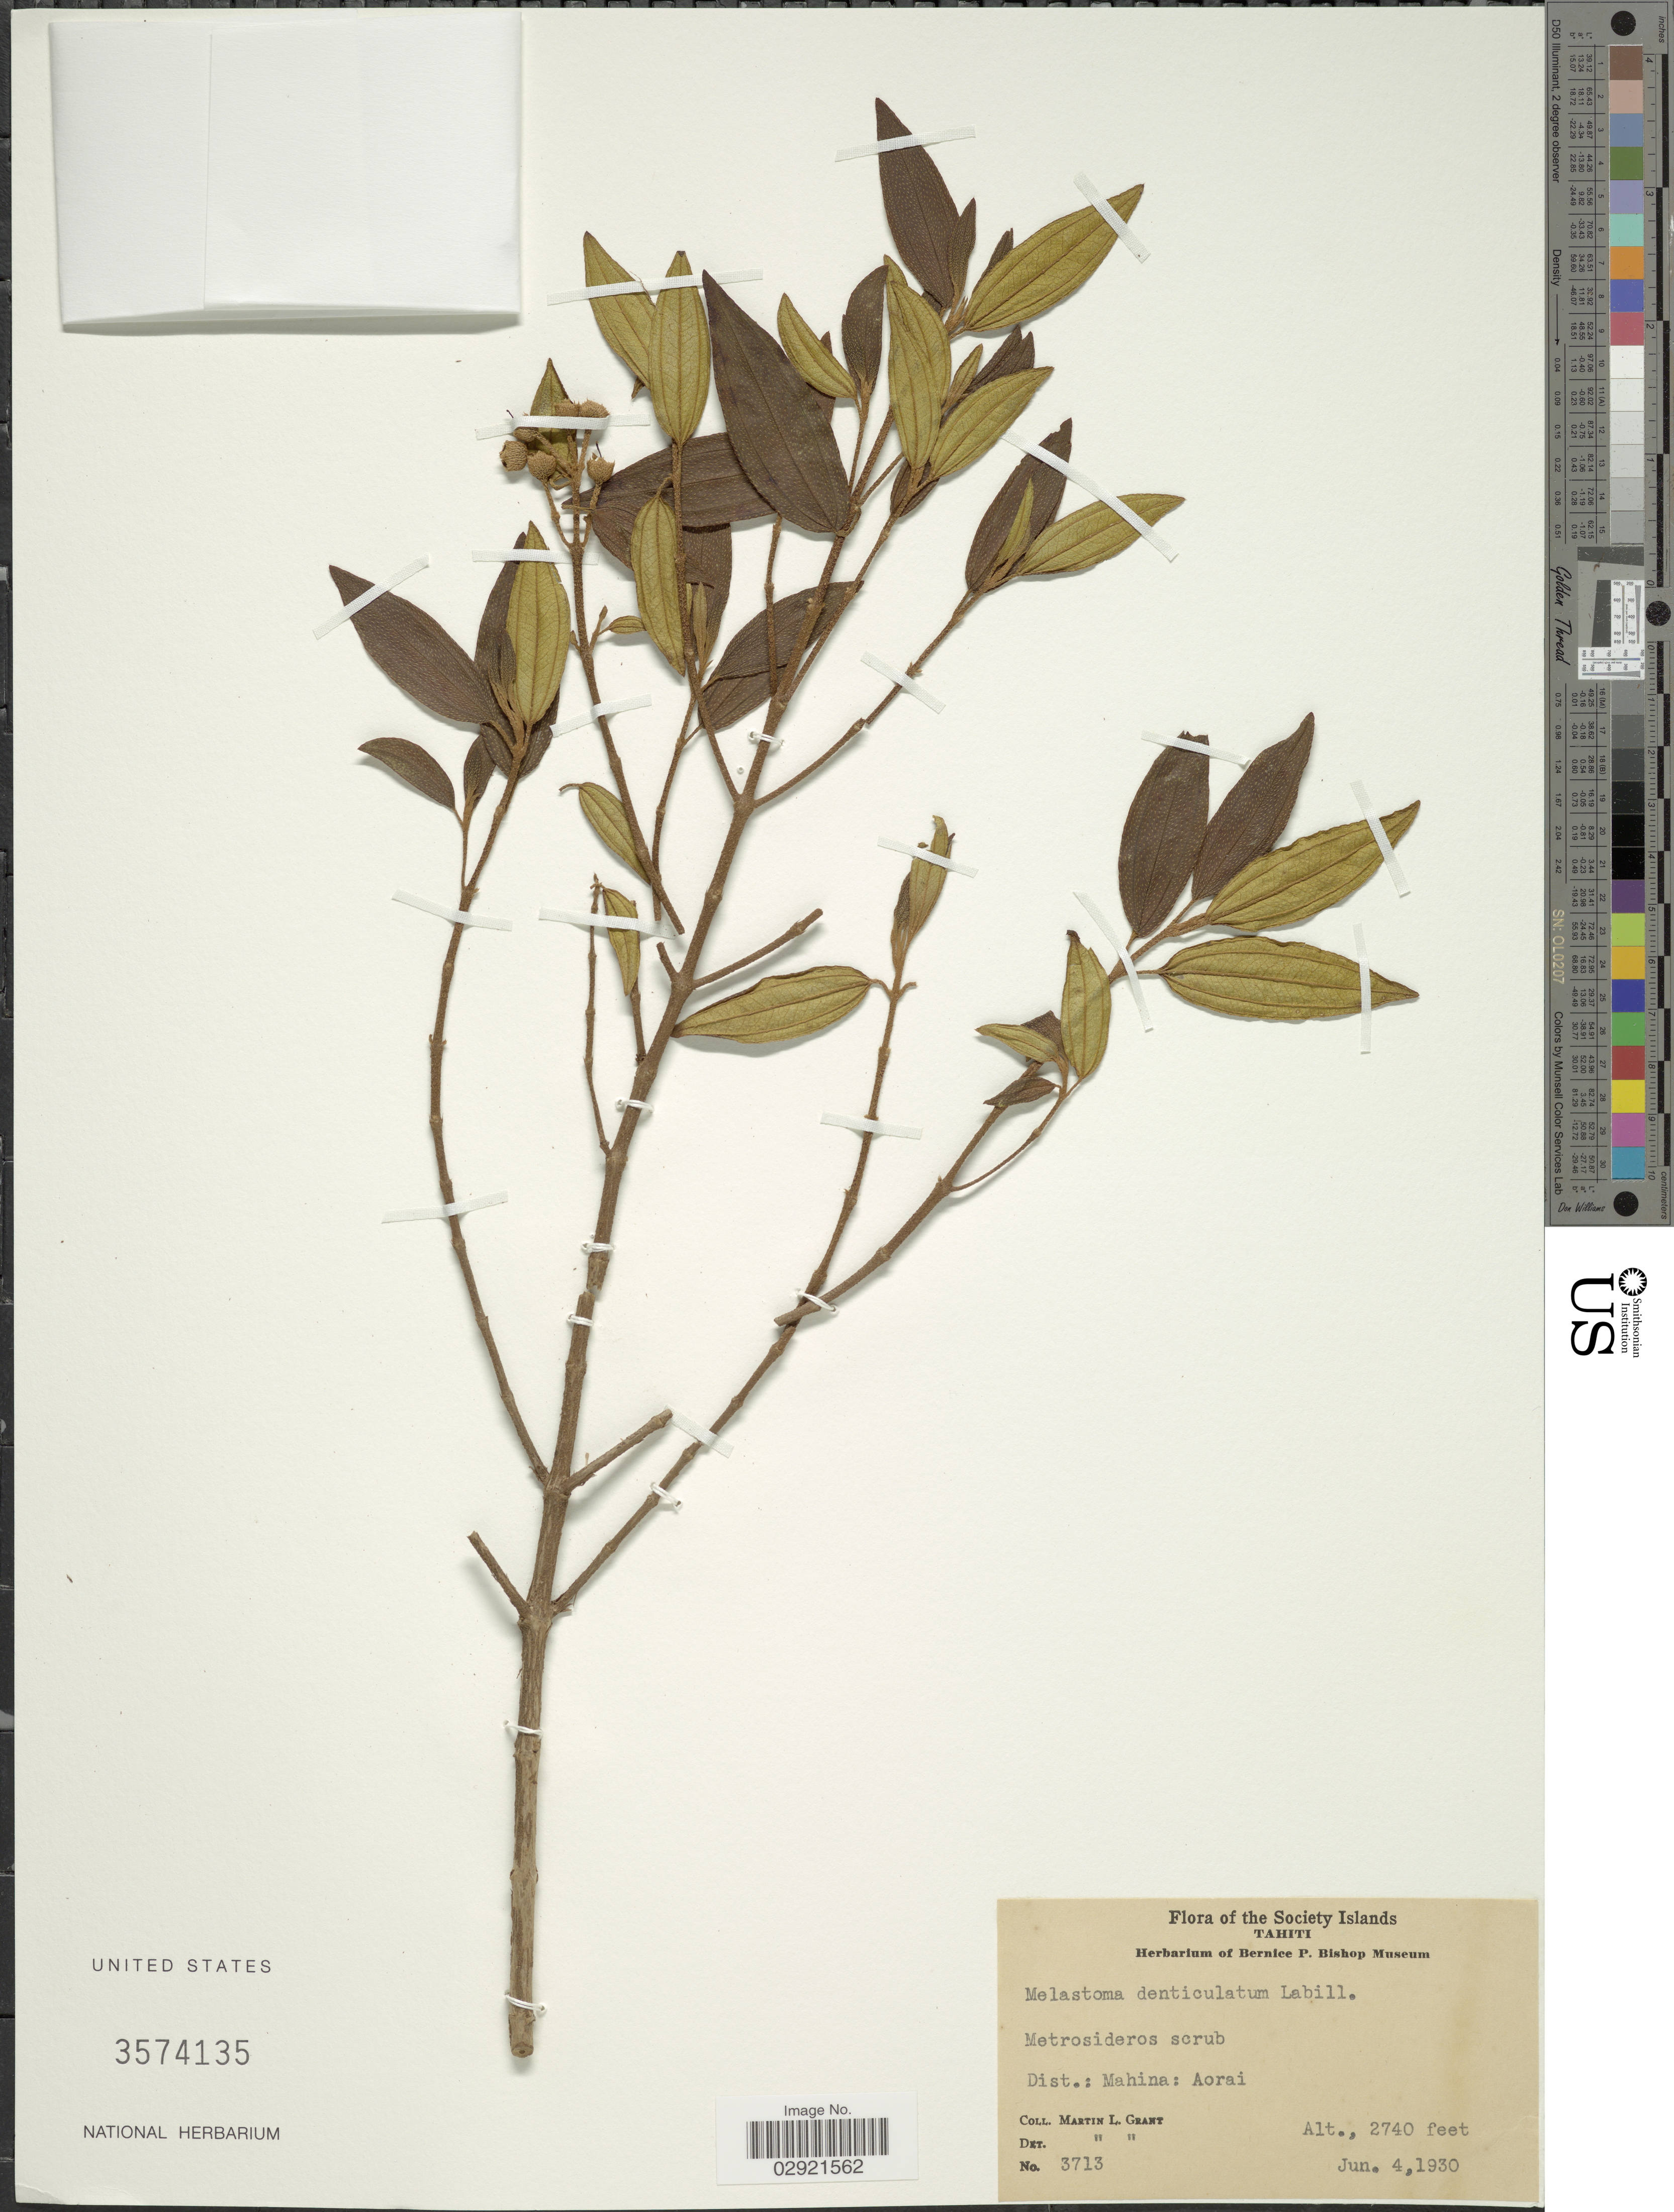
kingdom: Plantae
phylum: Tracheophyta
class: Magnoliopsida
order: Myrtales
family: Melastomataceae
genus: Melastoma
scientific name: Melastoma denticulatum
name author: Labill.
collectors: M. L. Grant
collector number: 3713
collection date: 1930-06-04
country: French Polynesia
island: Tahiti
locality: Society Islands. Tahiti. Dist.: Mahina: Aorai.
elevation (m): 835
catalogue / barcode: US 3574135